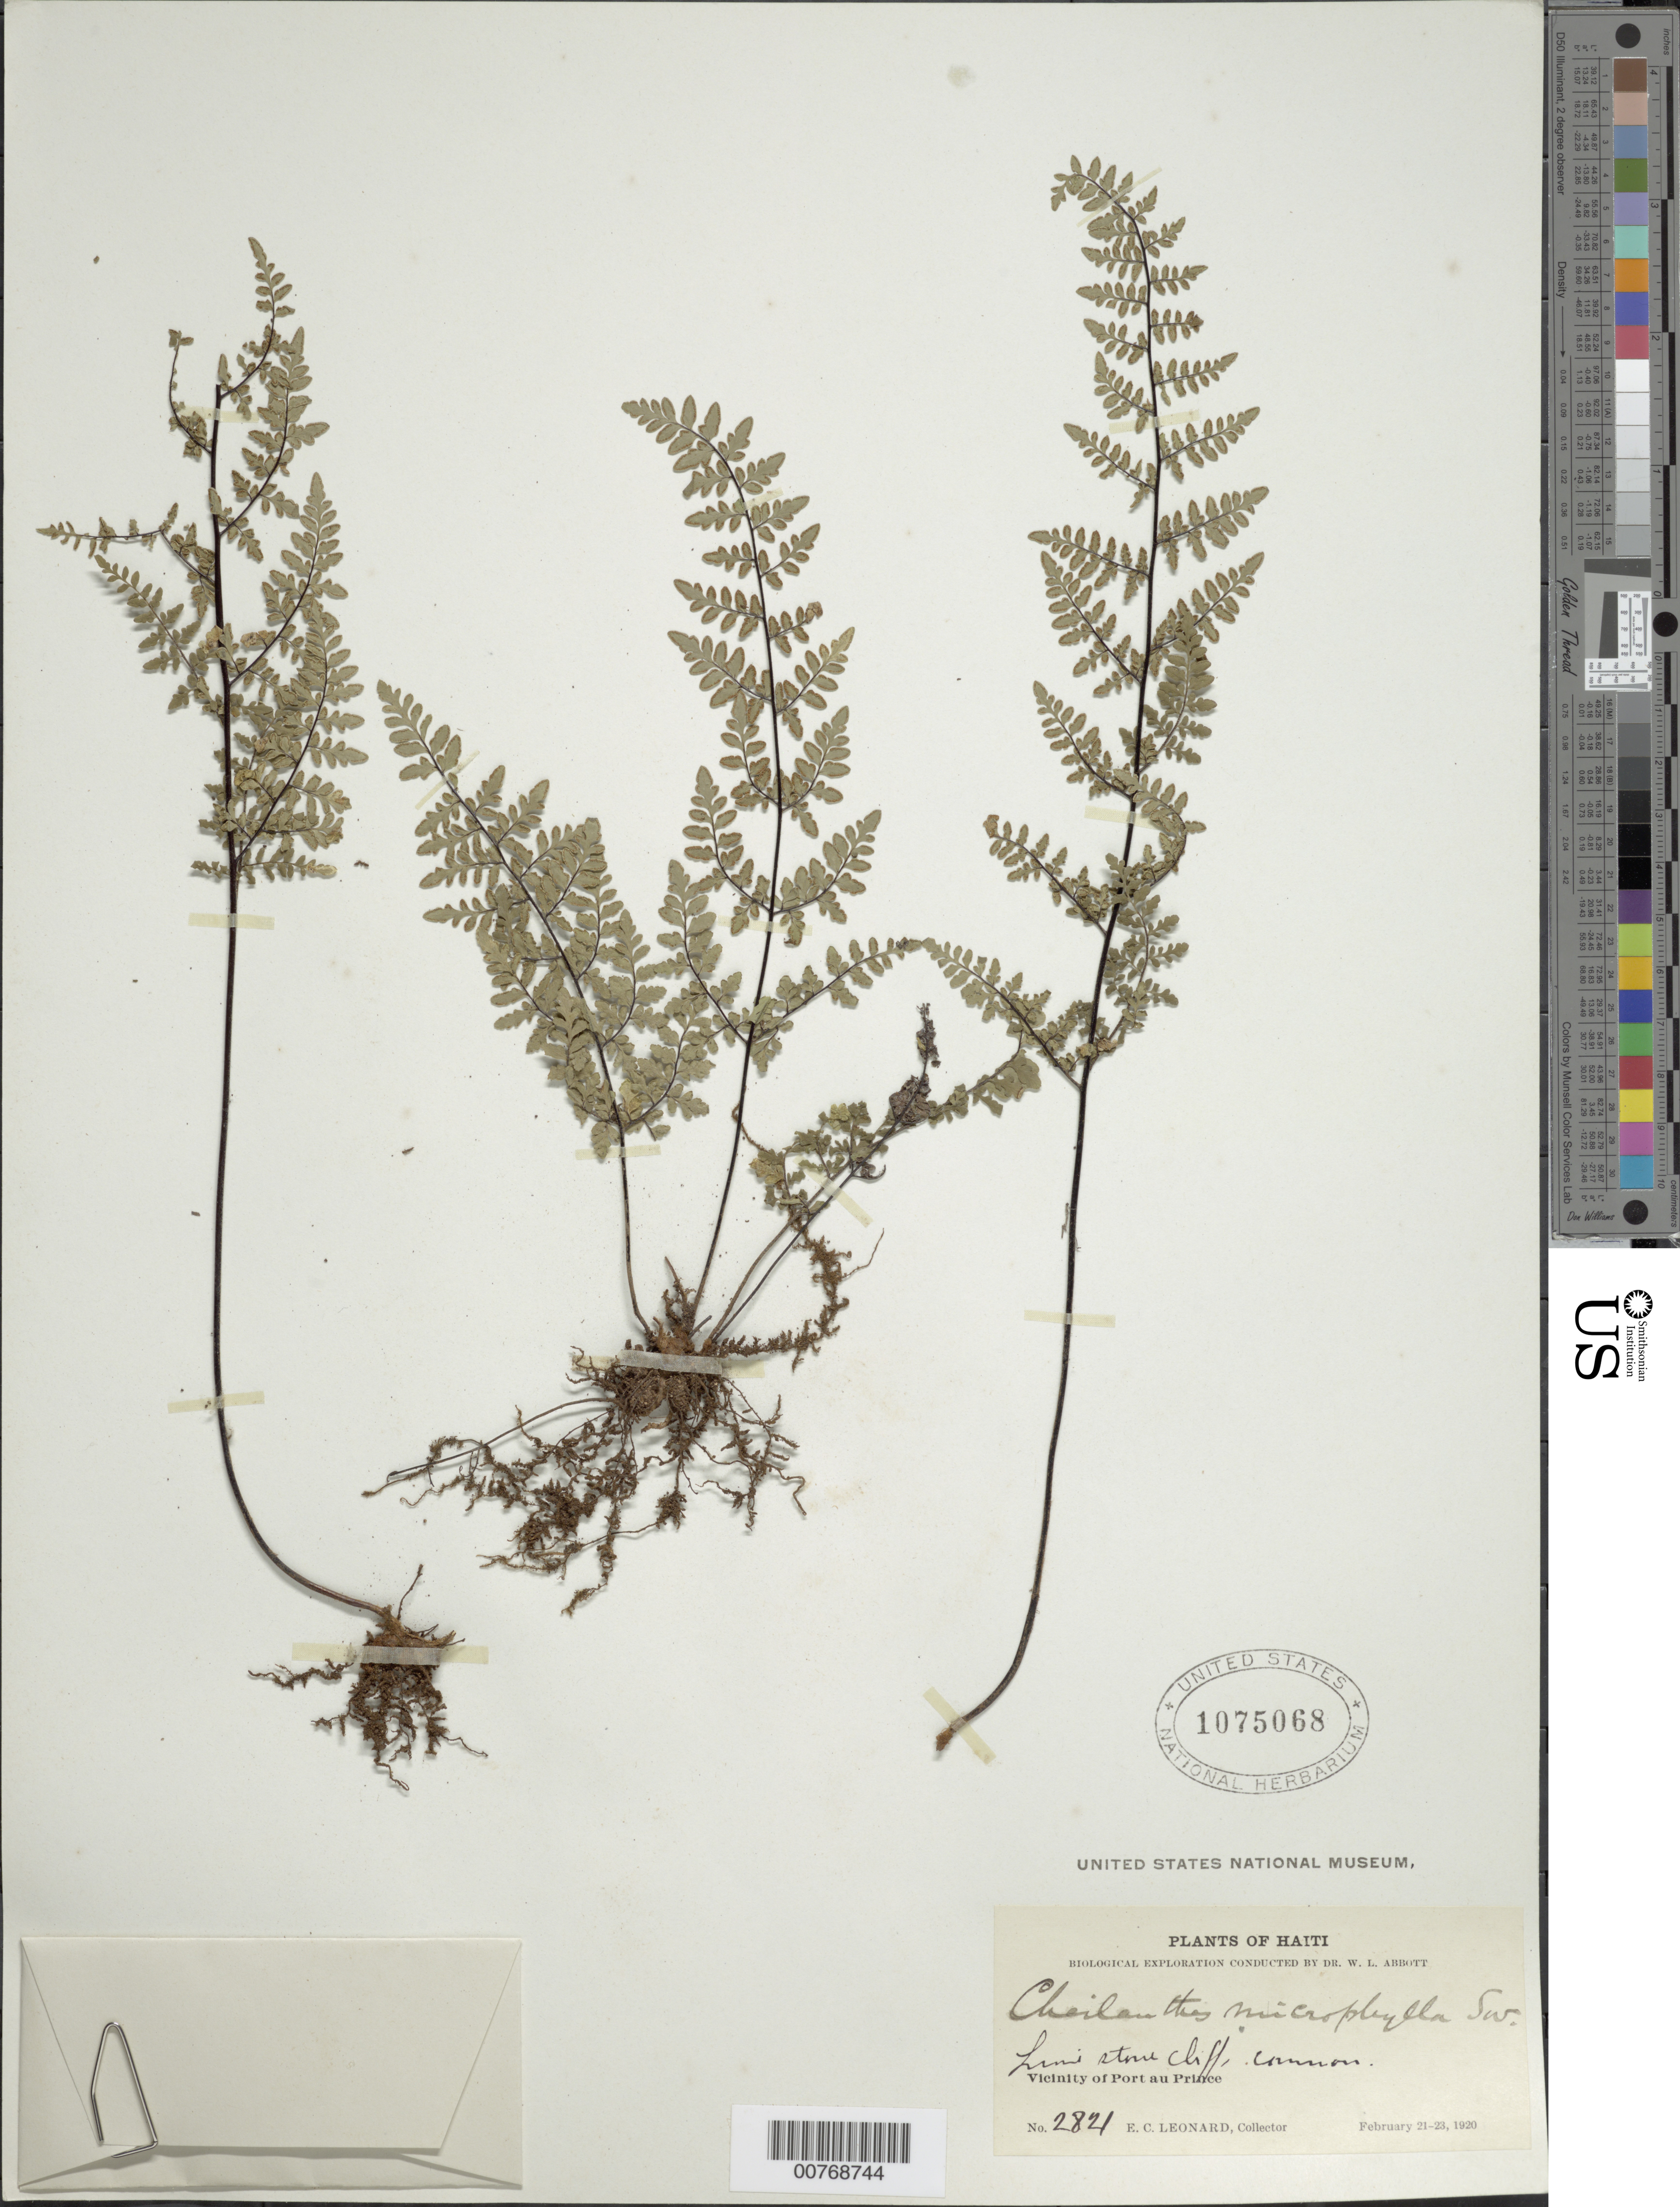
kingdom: Plantae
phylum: Tracheophyta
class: Polypodiopsida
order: Polypodiales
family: Pteridaceae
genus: Myriopteris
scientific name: Myriopteris microphylla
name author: (Sw.) Grusz & Windham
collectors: E. C. Leonard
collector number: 2821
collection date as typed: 21 Feb 1920 to 23 Feb 1920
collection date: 1920-02-21/1920-02-23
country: Haiti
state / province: Ouest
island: Hispaniola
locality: Vicinity of Port au Prince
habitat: Limestone cliff, common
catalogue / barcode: US 1075068